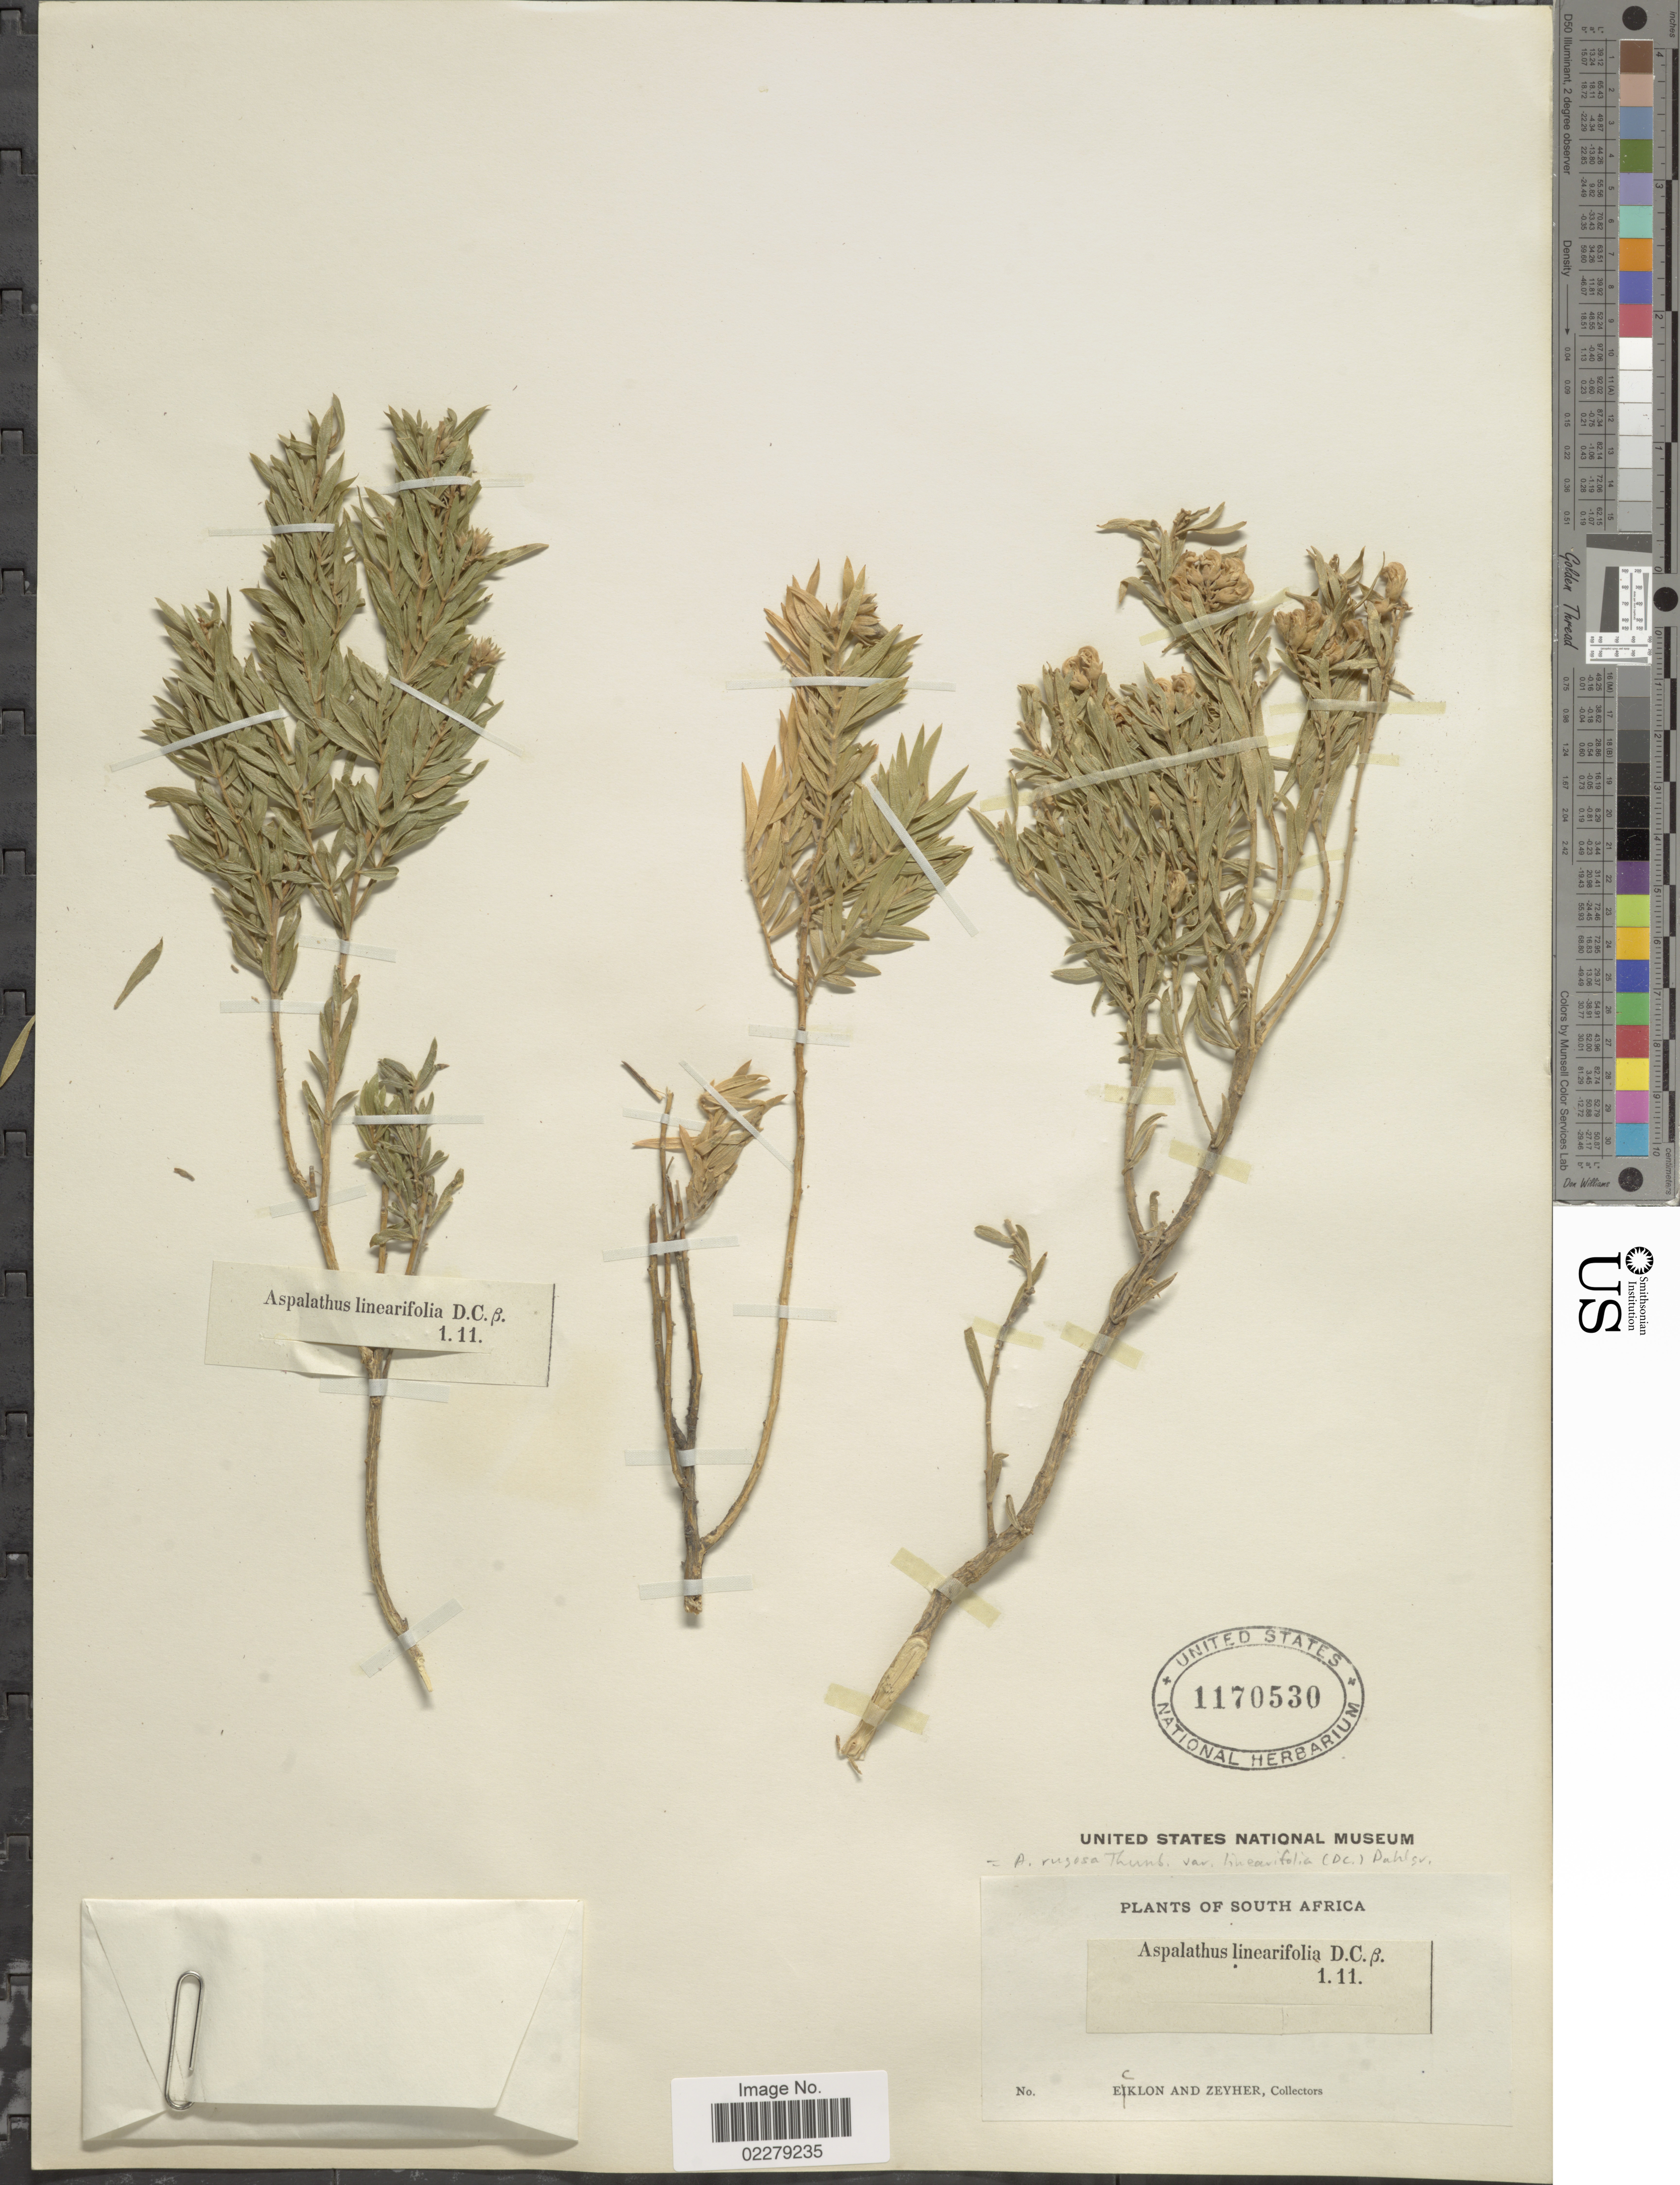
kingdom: Plantae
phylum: Tracheophyta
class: Magnoliopsida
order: Fabales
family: Fabaceae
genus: Aspalathus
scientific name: Aspalathus linearifolia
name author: DC.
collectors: -. Ecklon & -. Zeyher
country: South Africa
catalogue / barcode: US 1170530